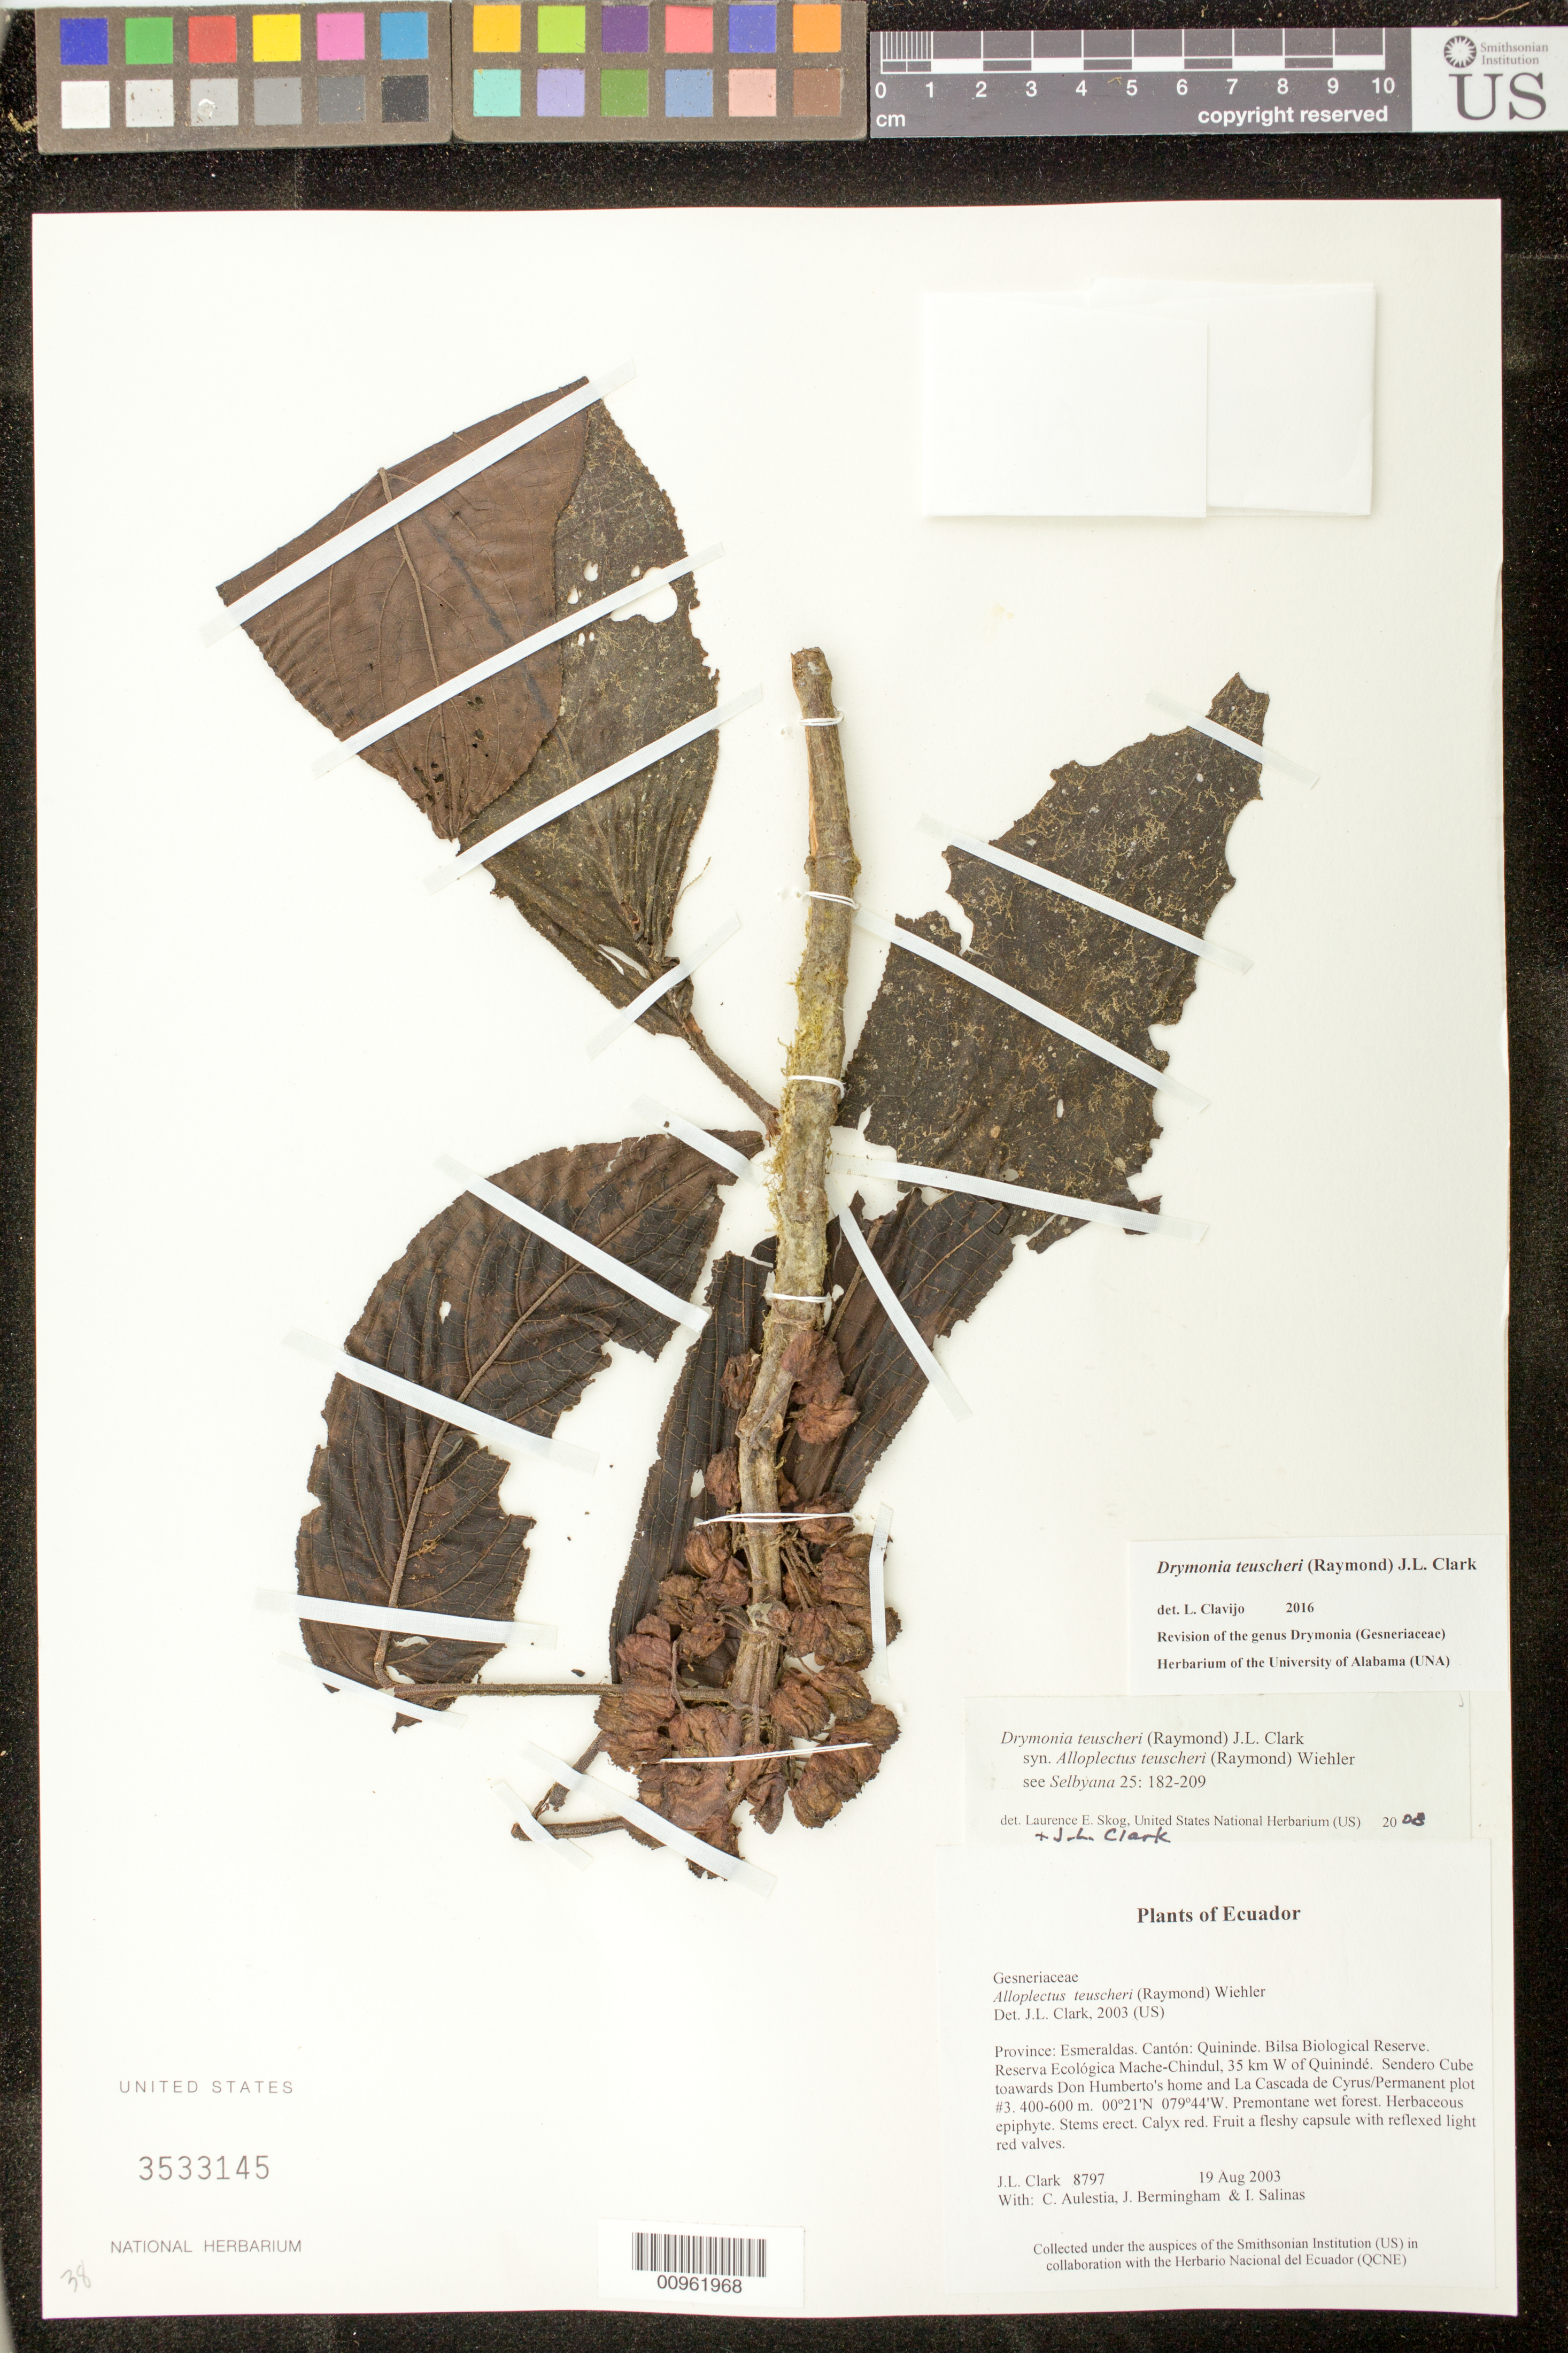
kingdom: Plantae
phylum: Tracheophyta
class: Magnoliopsida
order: Lamiales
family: Gesneriaceae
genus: Drymonia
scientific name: Drymonia teuscheri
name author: (Raymond) J.L. Clark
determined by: Clark, J. L.; Skog, Laurence E.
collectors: J. L. Clark, C. Aulestia, J. Bermingham & I. Salinas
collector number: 8797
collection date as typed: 19 Aug 2003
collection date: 2003-08-19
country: Ecuador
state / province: Esmeraldas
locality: Quininde. Bilsa Biological Reserve. Reserva Ecológica Mache-Chindul, 35 km W of Quinindé. Sendero Cube toawards Don Humberto's home and La Cascada de Cyrus/Permanent plot #3.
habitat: Premontane wet forest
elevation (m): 400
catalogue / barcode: US 3533145